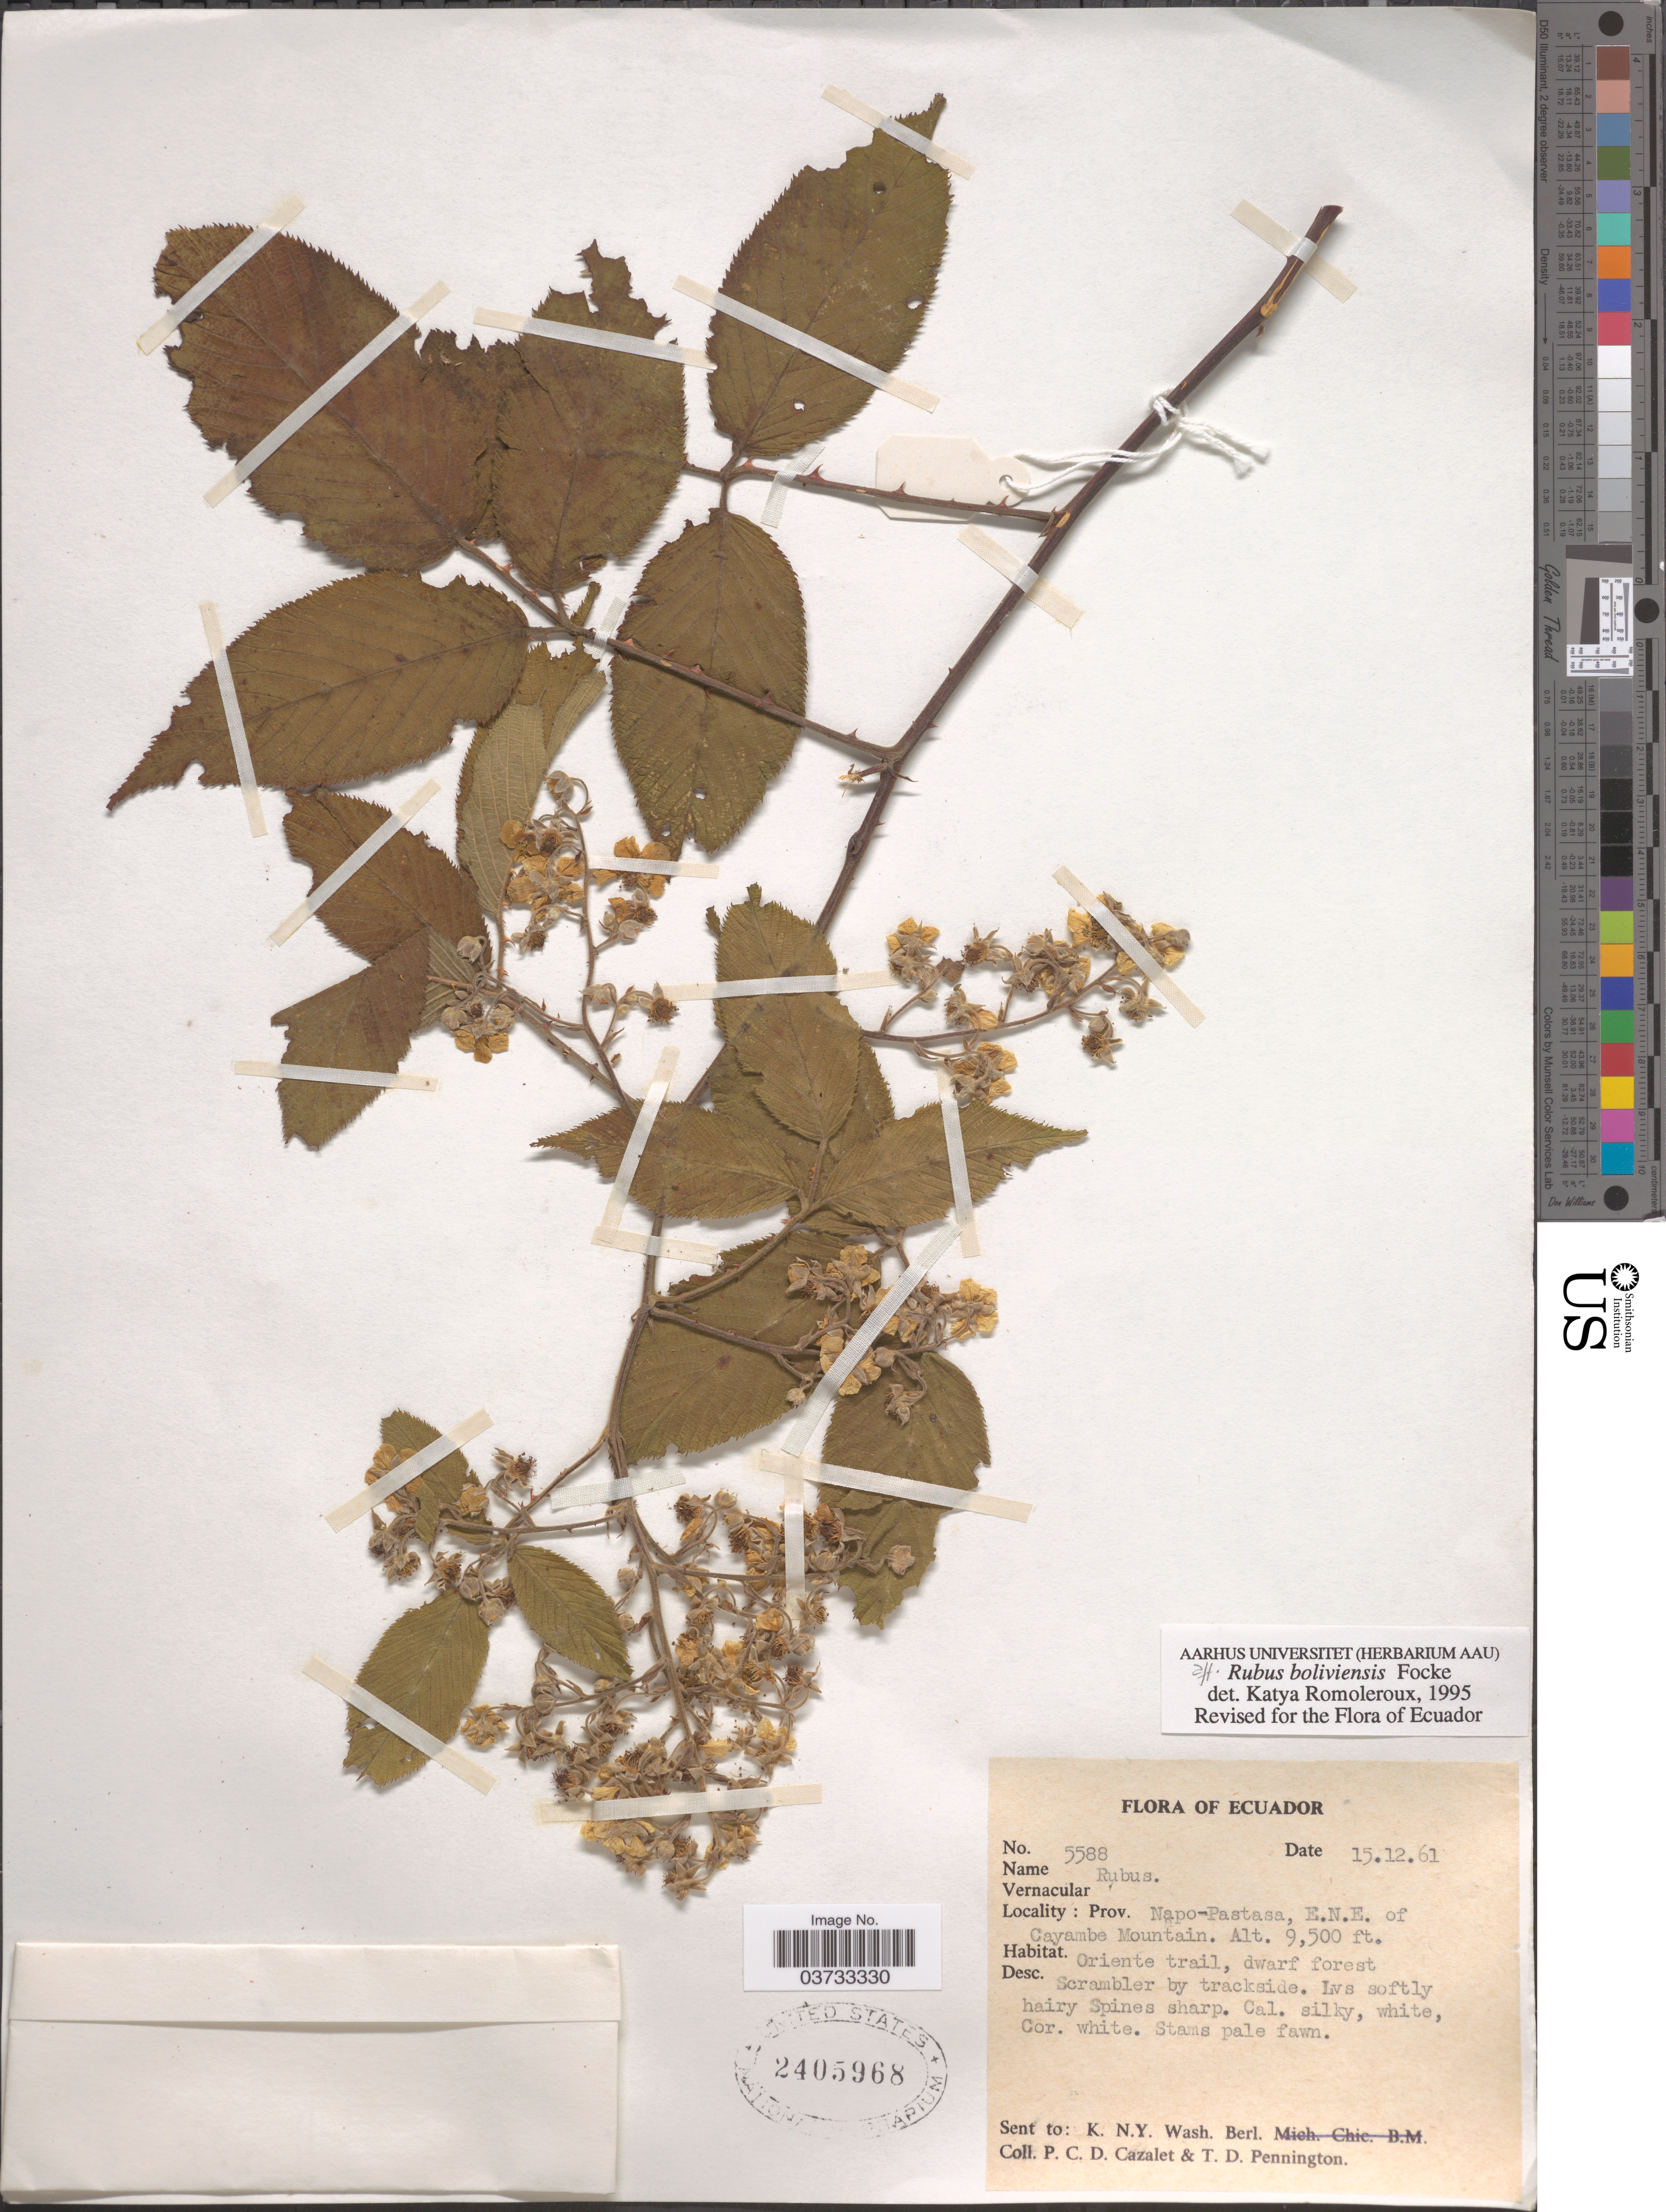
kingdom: Plantae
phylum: Tracheophyta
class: Magnoliopsida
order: Rosales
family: Rosaceae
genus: Rubus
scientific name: Rubus boliviensis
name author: Focke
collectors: P. C. D. Cazalet & T. D. Pennington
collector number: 5588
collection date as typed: Transcribed d/m/y: 15/12/61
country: Ecuador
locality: Prov. Napo-Pastasa, E.N.E. of Cayambe Mountain.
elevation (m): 2896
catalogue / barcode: US 2405968